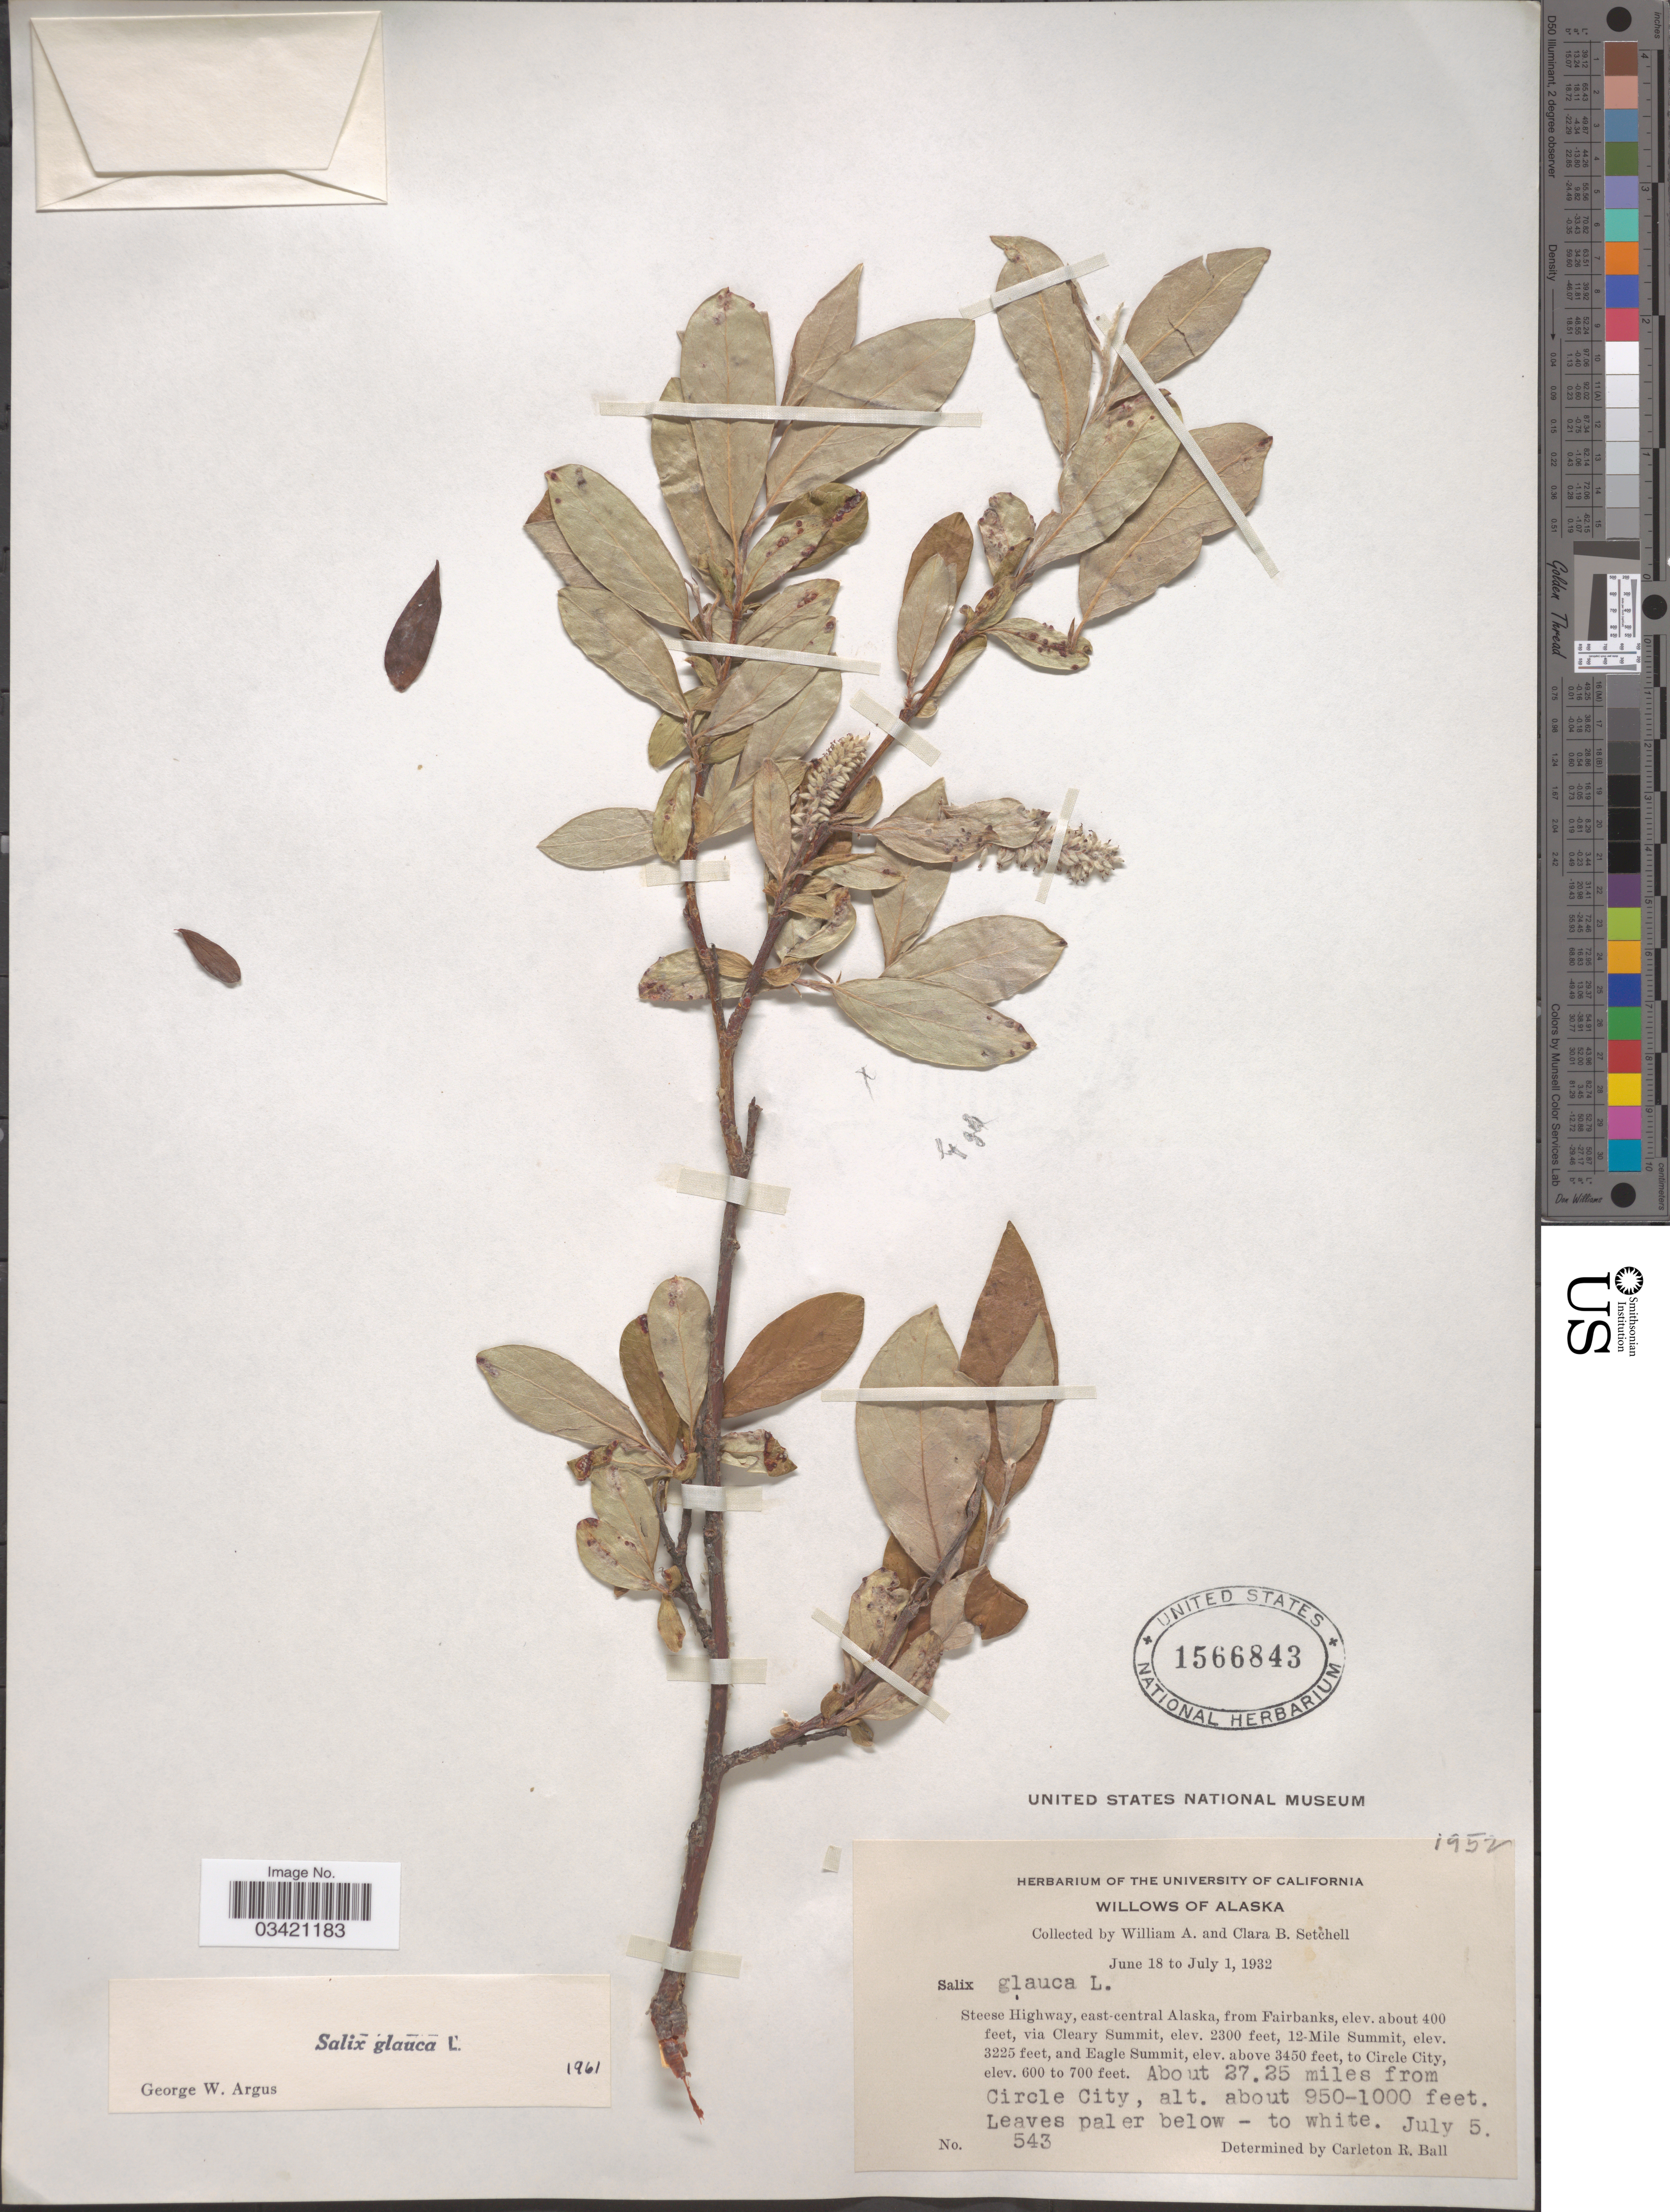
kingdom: Plantae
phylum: Tracheophyta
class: Magnoliopsida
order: Malpighiales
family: Salicaceae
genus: Salix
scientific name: Salix glauca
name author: L.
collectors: W. Setchell & C. B. Setchell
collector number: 543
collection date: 1932-07-05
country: United States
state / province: Alaska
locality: Steese Highway, east-central Alaska, from Fairbanks, via Cleary Summit, 12-Mile Summit, and Eagle Summit, to Circle City. About 27.25 miles from Circle City.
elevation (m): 122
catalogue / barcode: US 1566843